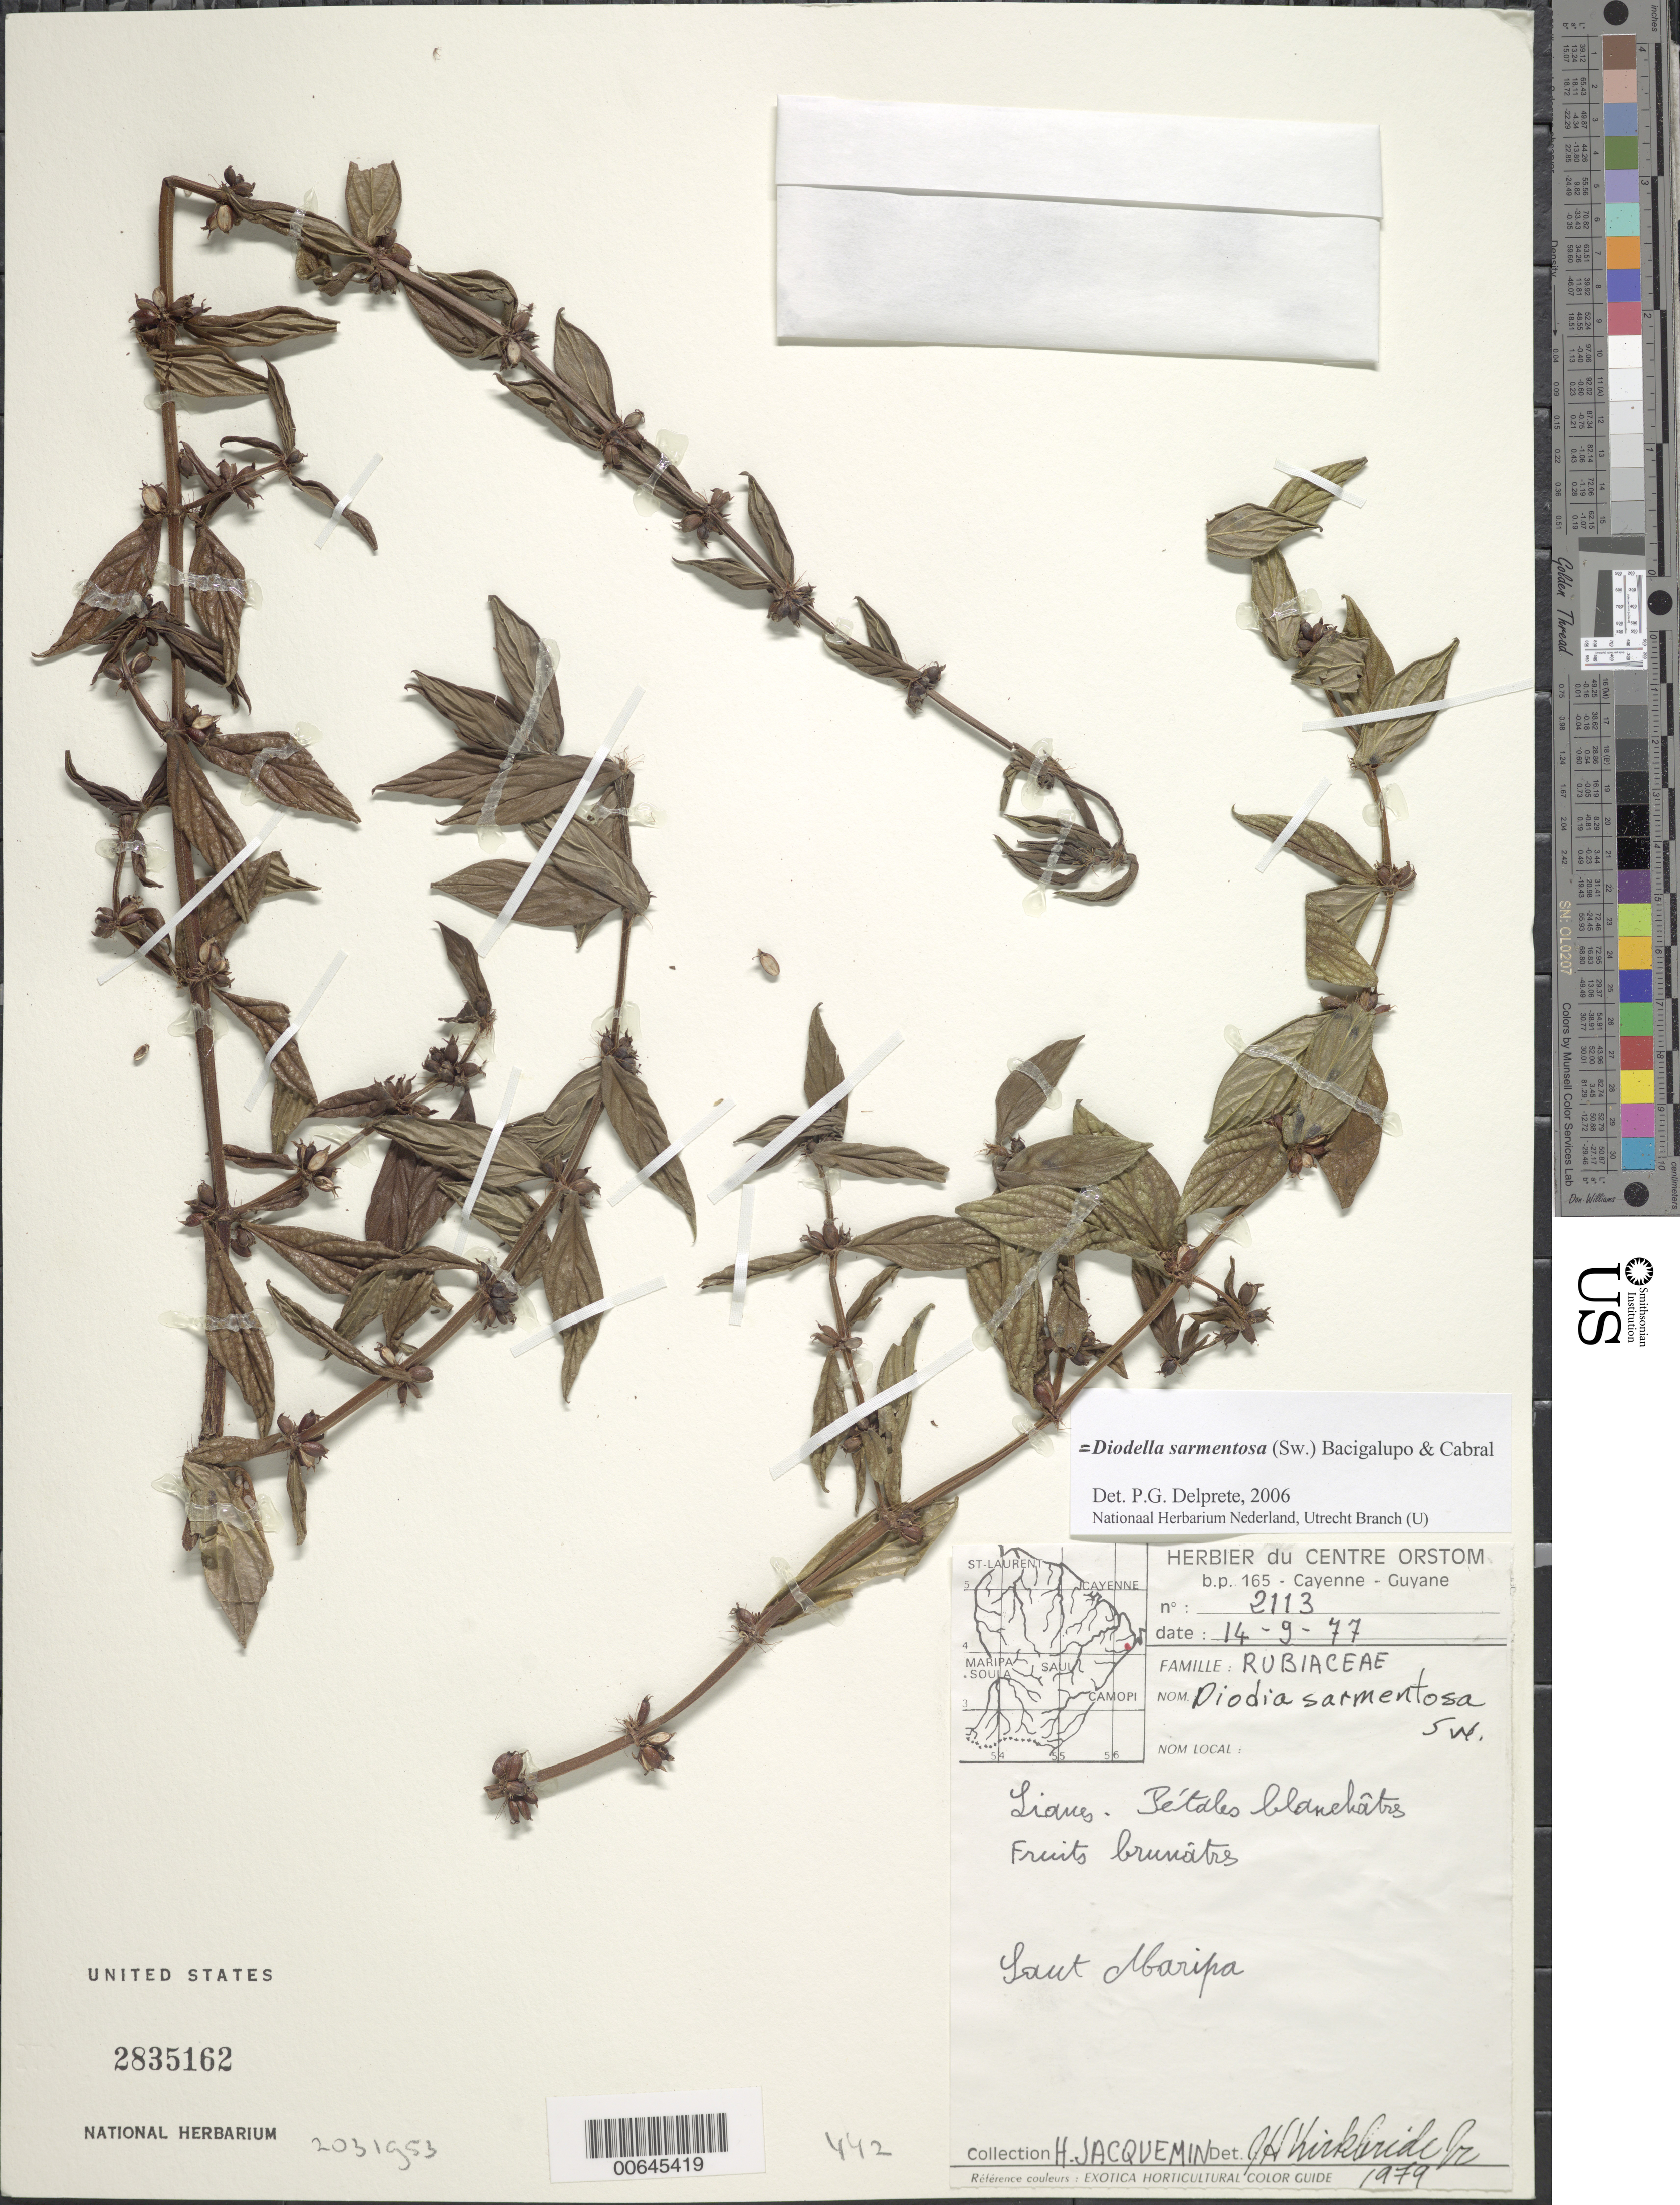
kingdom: Plantae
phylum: Tracheophyta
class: Magnoliopsida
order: Gentianales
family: Rubiaceae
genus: Diodella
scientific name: Diodella sarmentosa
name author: (Sw.) Bacigalupo & E.L. Cabral ex Borhidi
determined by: Delprete, P. G., Herb. de Guyane Cay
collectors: H. Jacquemin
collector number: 2113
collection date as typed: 14-Sep-77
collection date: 1977-09-14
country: French Guiana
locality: Saut Maripa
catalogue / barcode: US 2835162